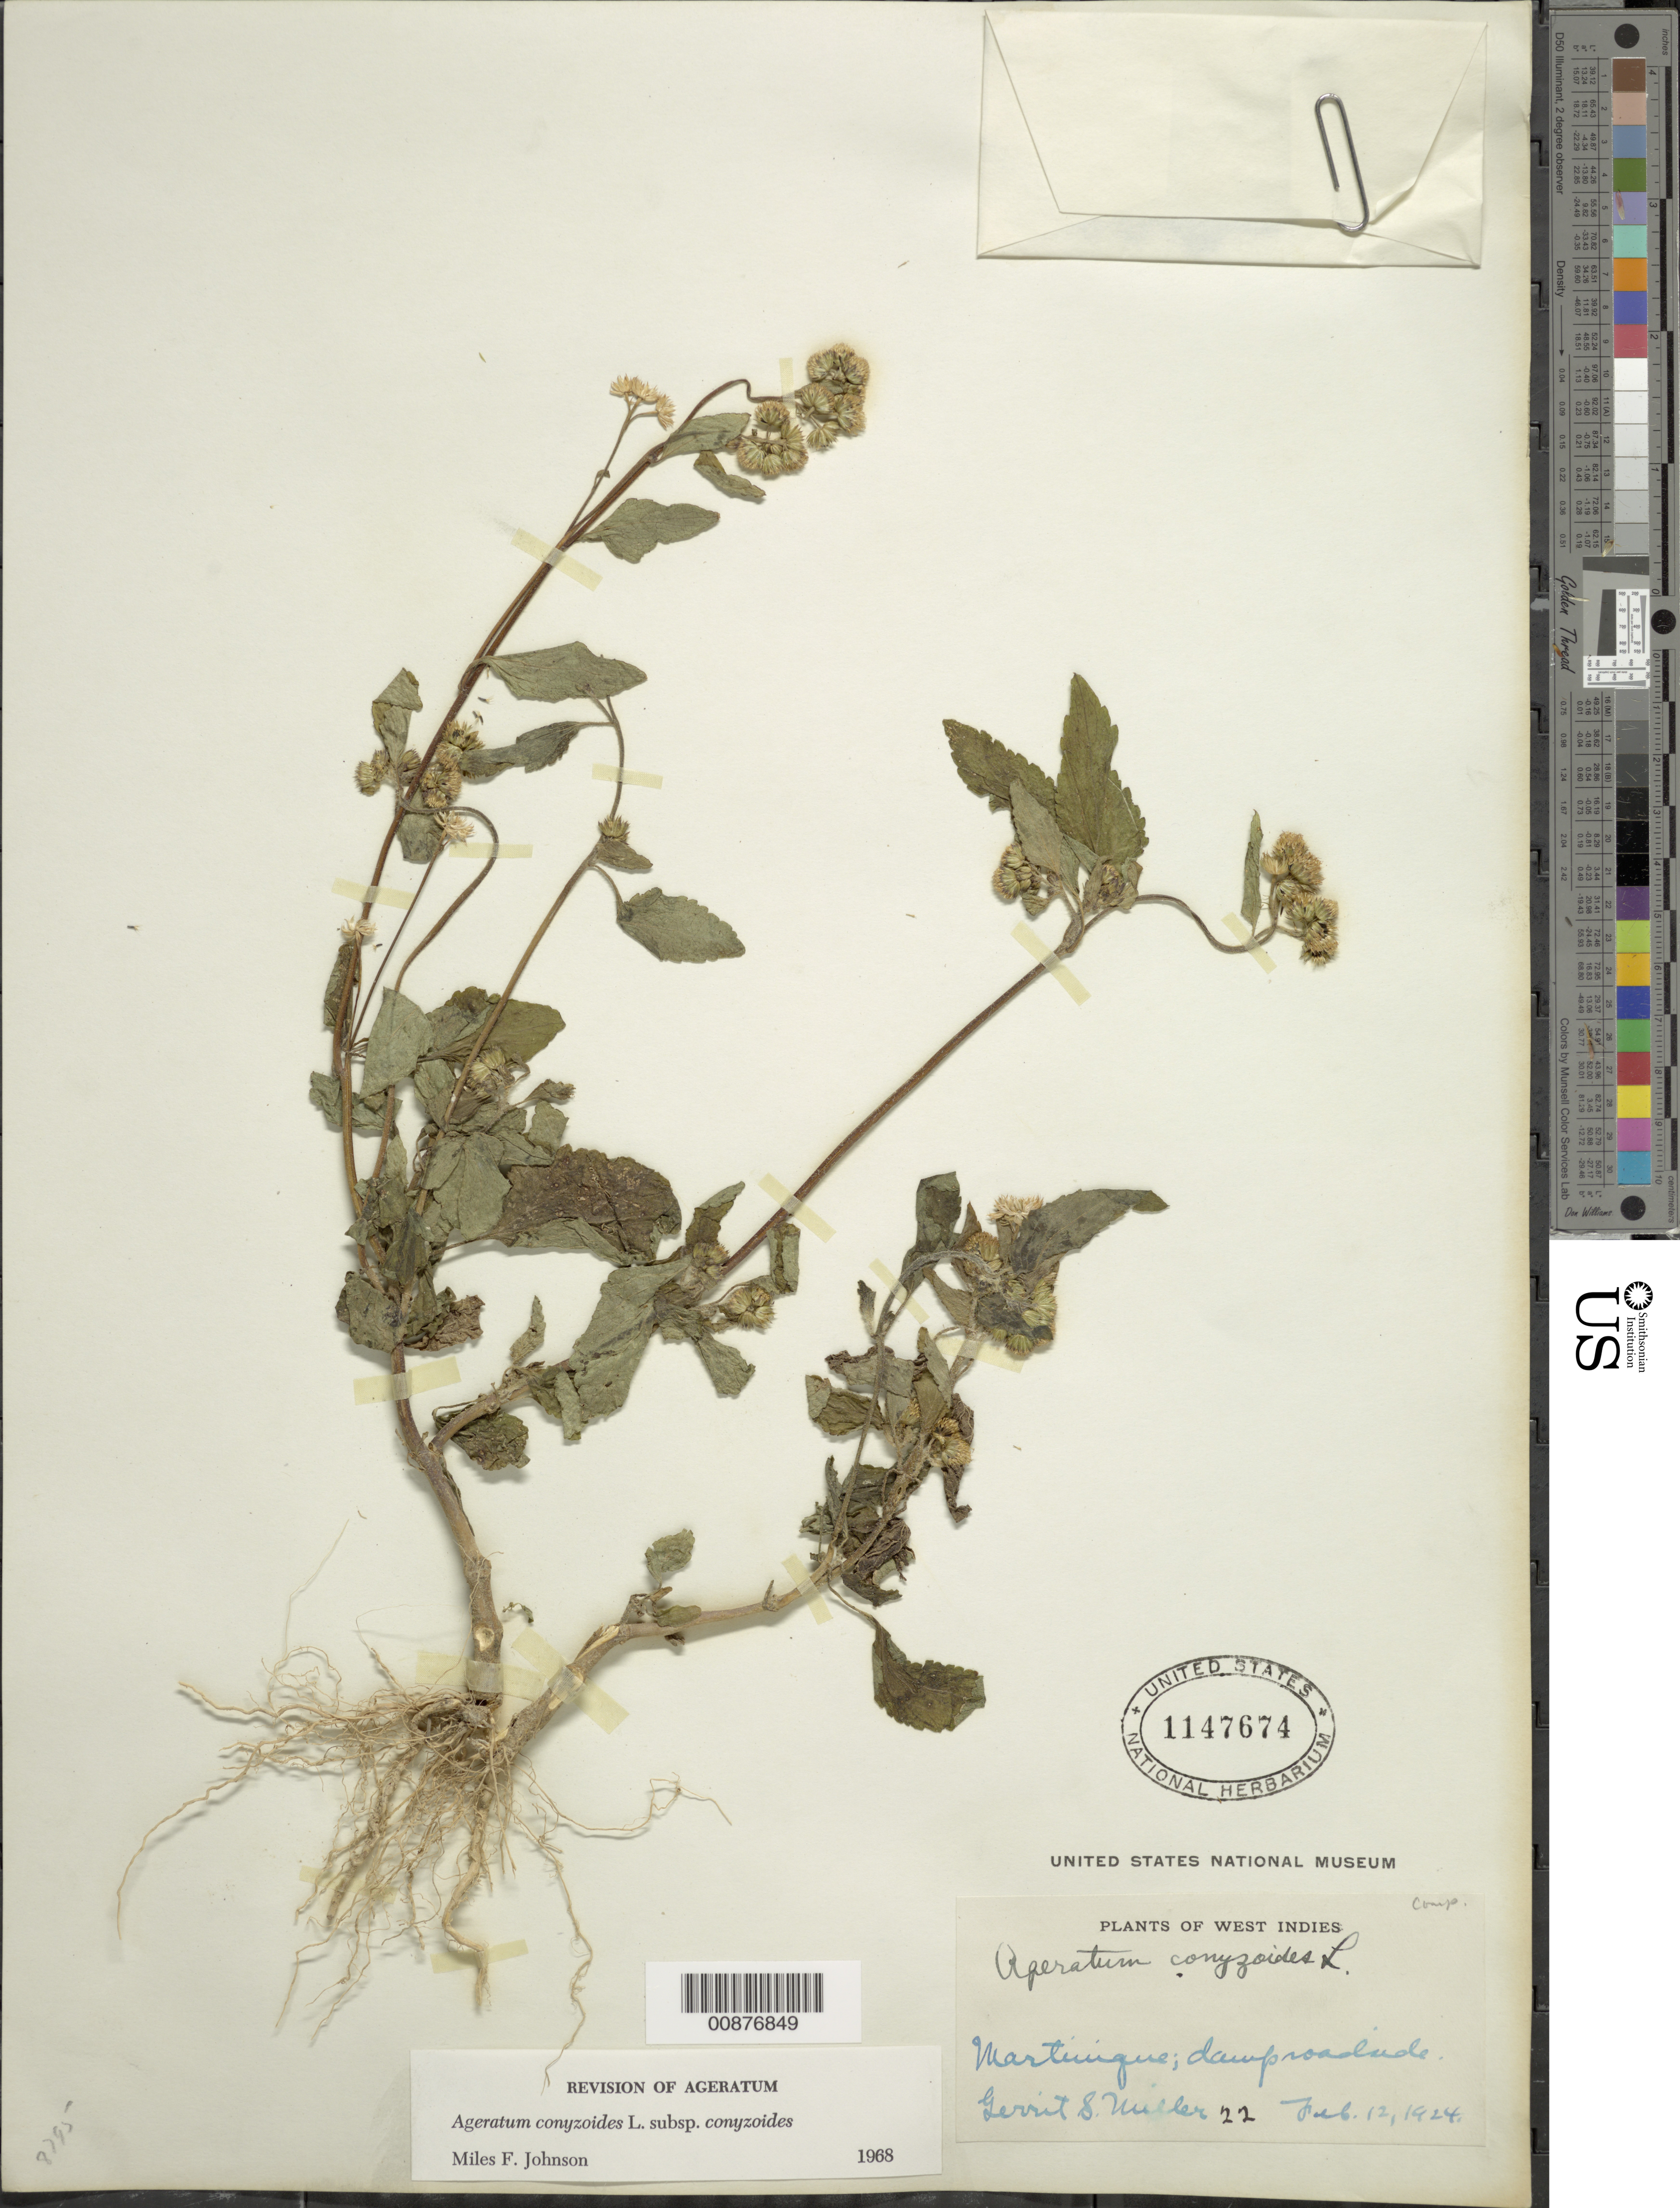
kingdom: Plantae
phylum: Tracheophyta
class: Magnoliopsida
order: Asterales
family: Asteraceae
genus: Ageratum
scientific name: Ageratum conyzoides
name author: L.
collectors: G. S. Miller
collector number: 22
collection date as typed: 12 Feb 1924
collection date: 1924-02-12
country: Martinique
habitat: Damp roadside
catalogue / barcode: US 1147674